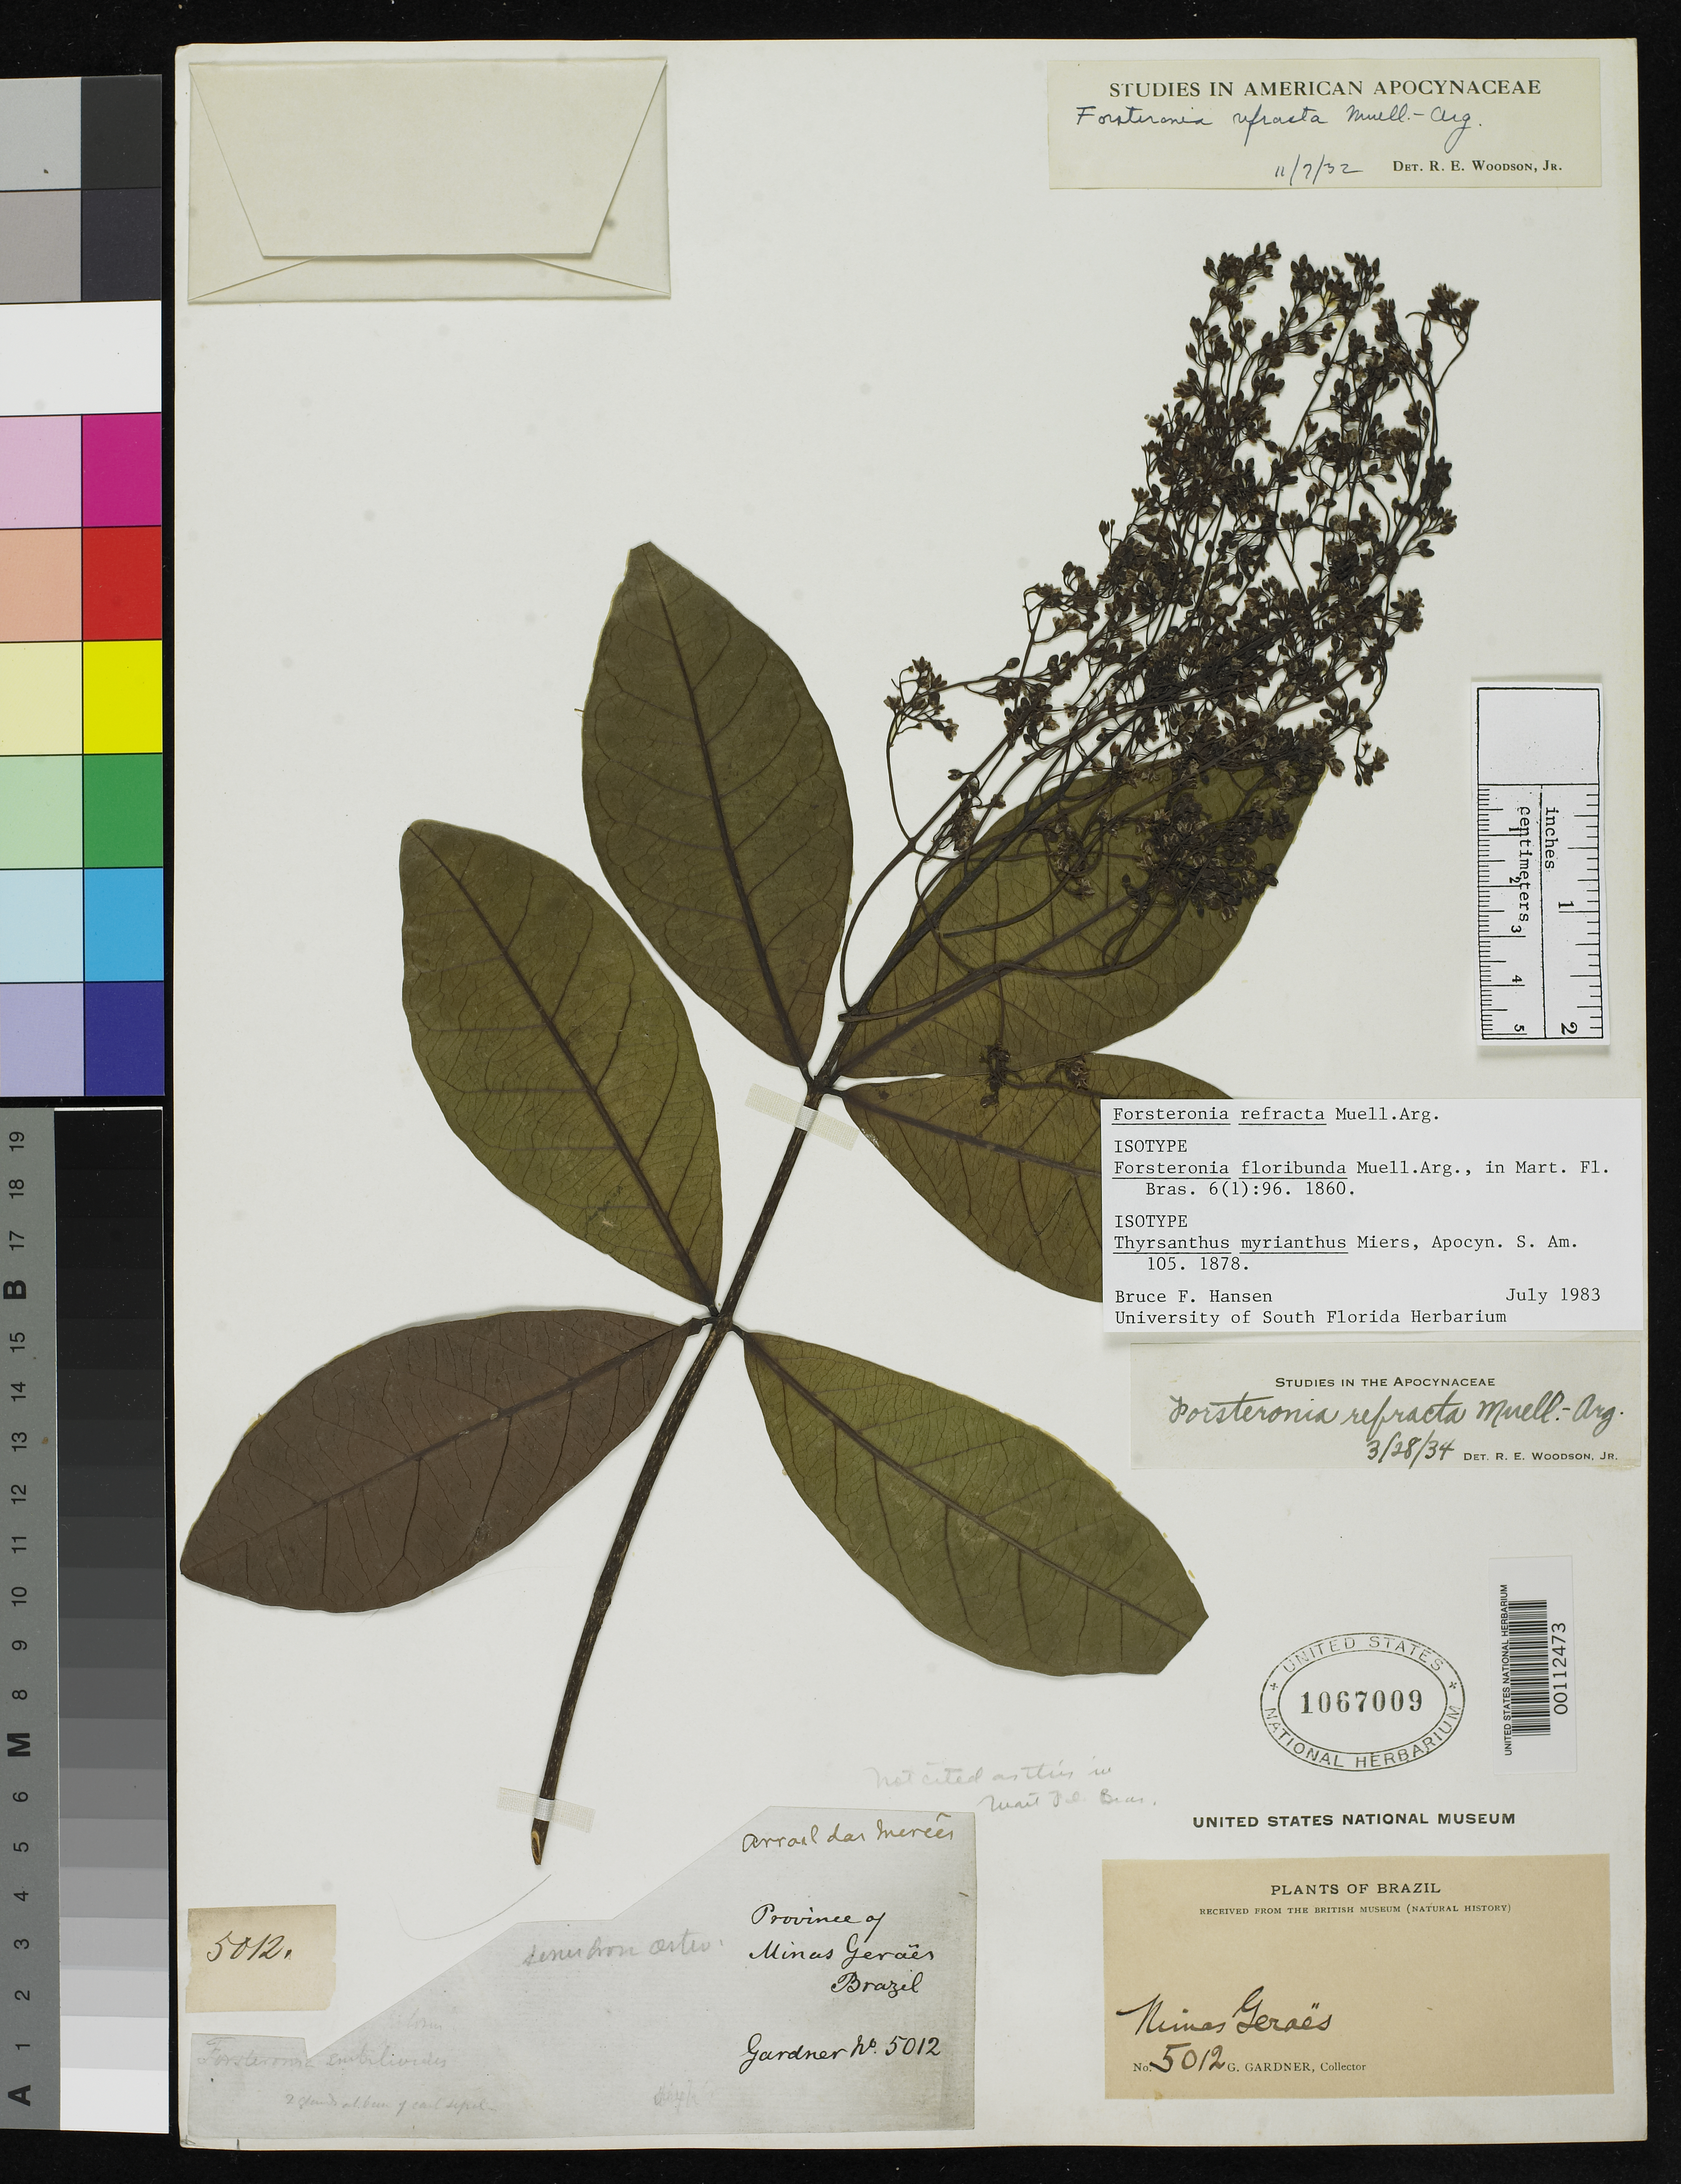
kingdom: Plantae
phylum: Tracheophyta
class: Magnoliopsida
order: Gentianales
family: Apocynaceae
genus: Forsteronia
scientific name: Forsteronia floribunda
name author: Müll. Arg. in Mart.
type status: Isotype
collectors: G. Gardner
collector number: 5012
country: Brazil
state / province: Minas Gerais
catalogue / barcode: US 1067009